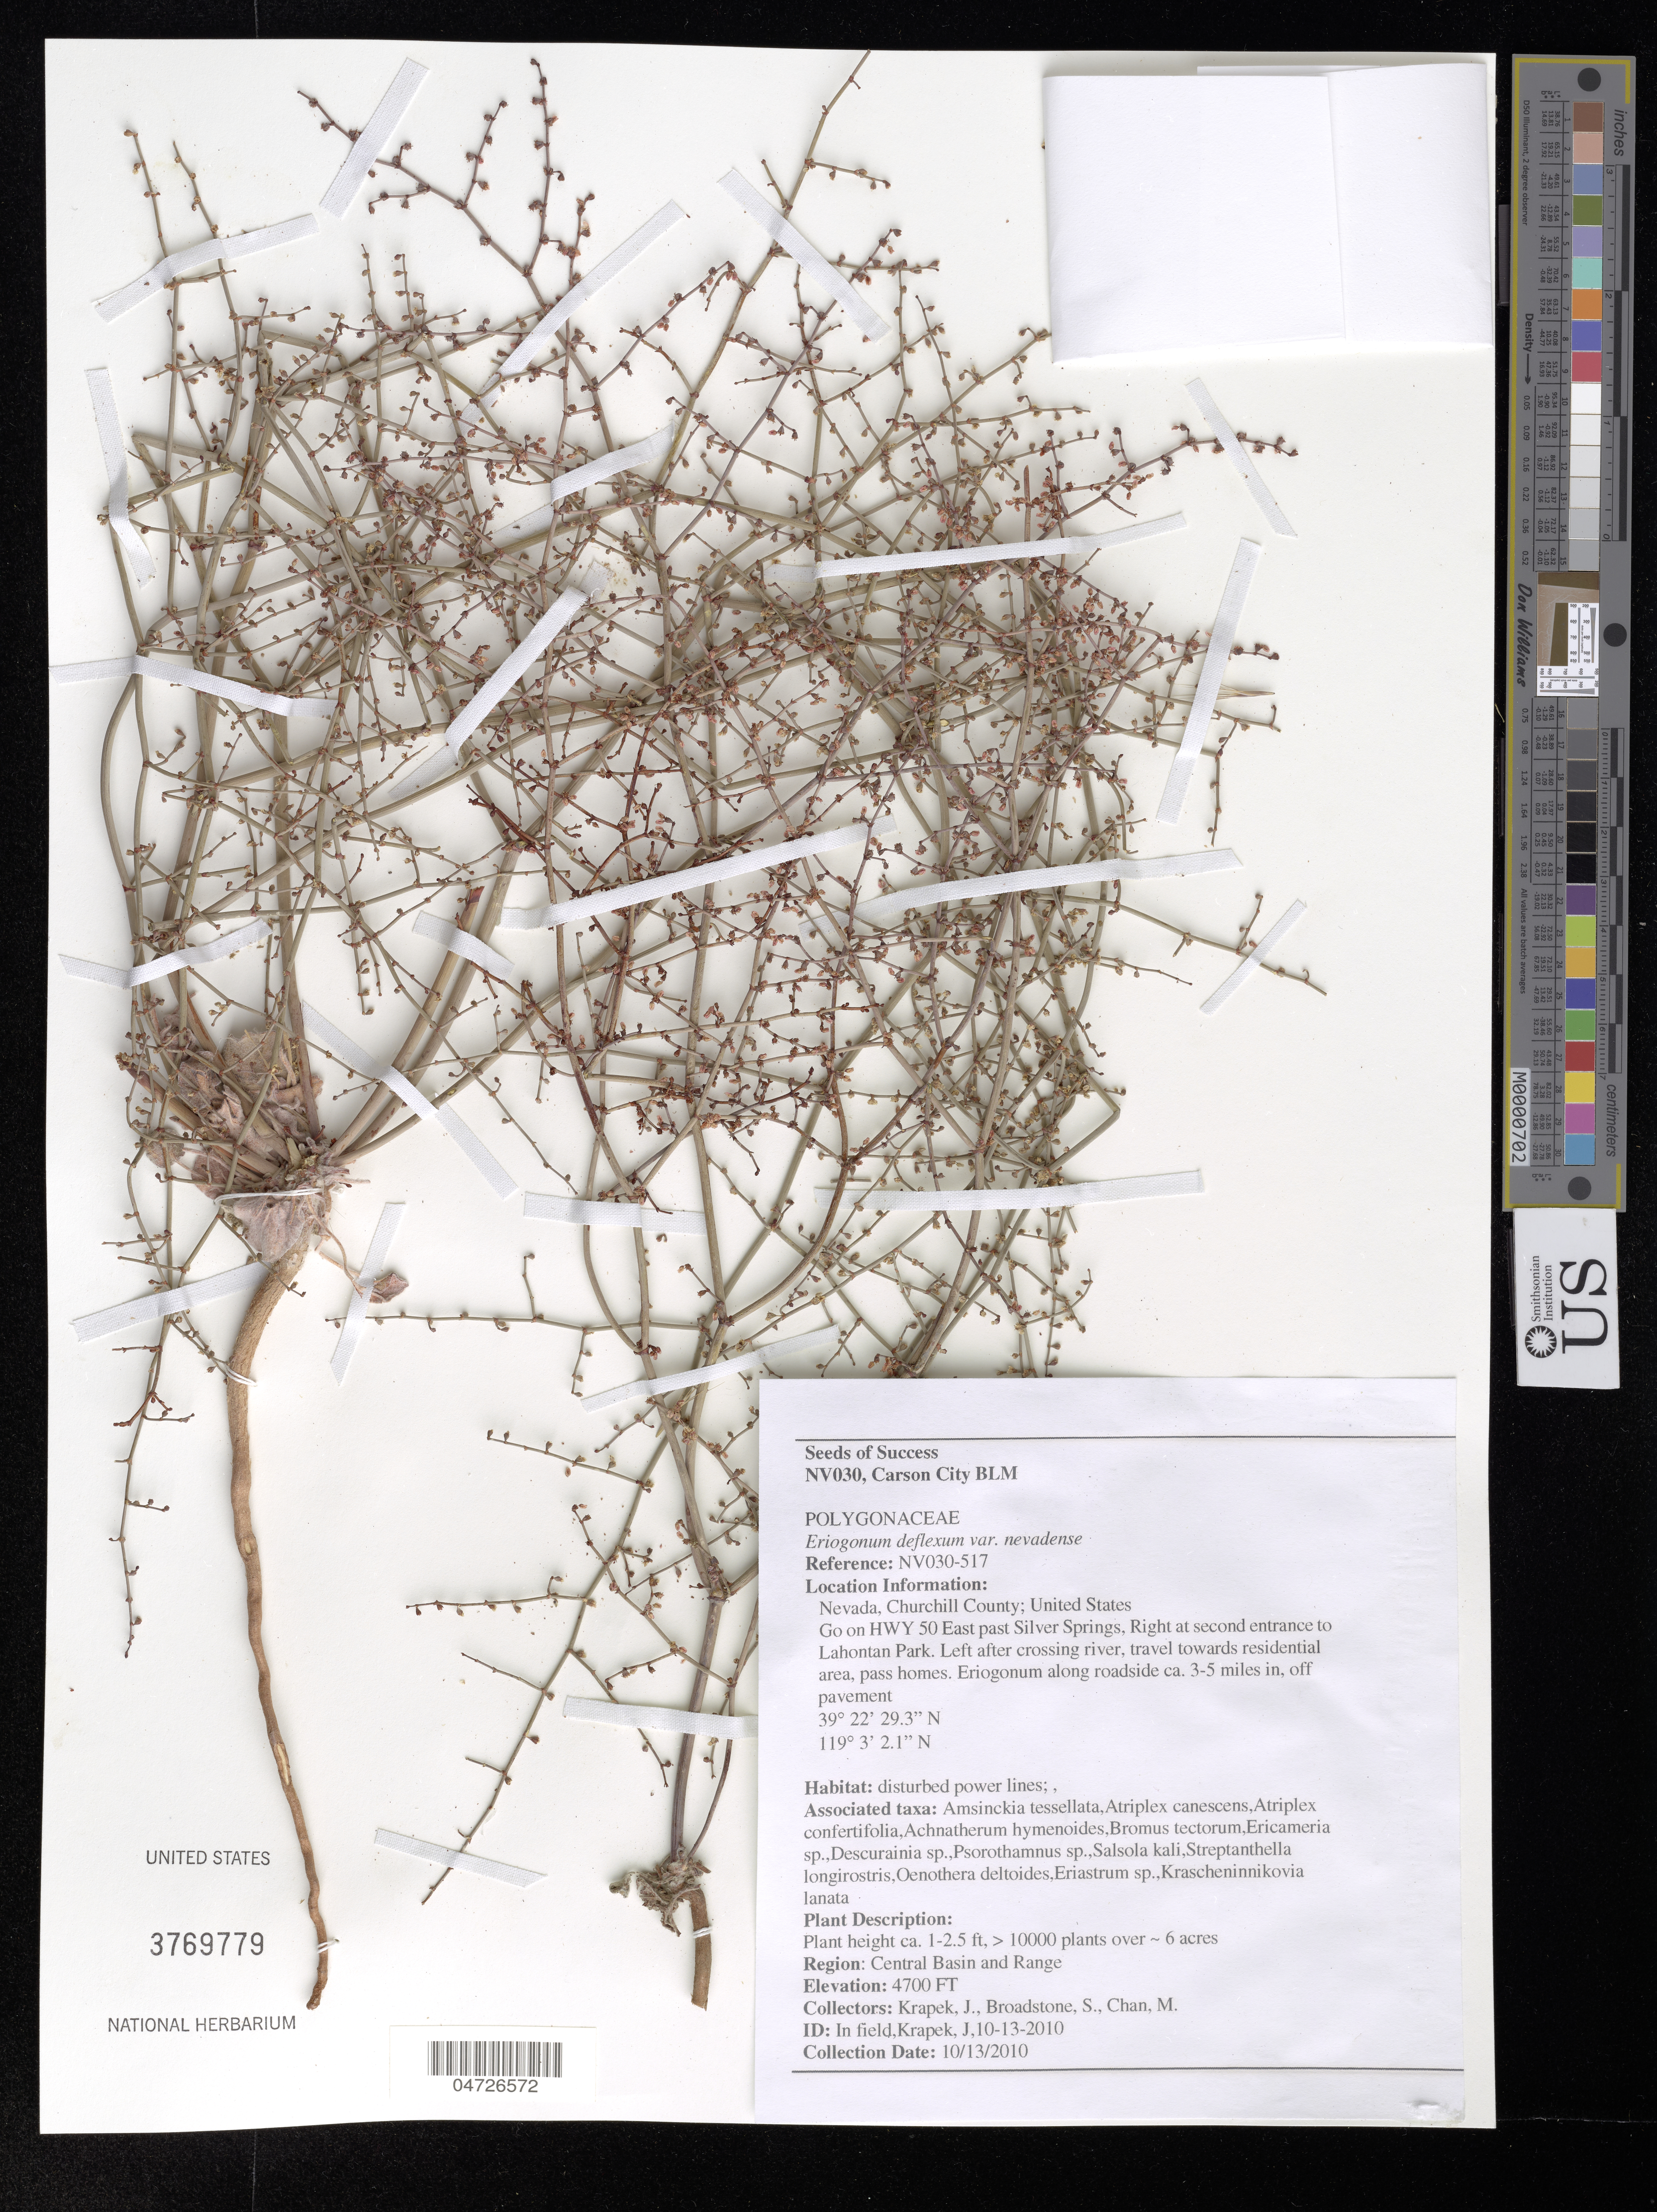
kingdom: Plantae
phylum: Tracheophyta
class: Magnoliopsida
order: Caryophyllales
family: Polygonaceae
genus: Eriogonum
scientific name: Eriogonum deflexum var. nevadense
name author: Reveal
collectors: J. Krapek, S. Broadstone & M. Chan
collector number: NV030-517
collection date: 2010-10-13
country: United States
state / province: Nevada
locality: Churchill County. Go on HWY 50 East past Silver Springs, Right at second entrance to Lahontan Park. Left after crossing river, travel towards residential area, pass homes. Eriogonum along roadside ca. 3-5 miles in, off pavement.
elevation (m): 1433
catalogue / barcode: US 3769779